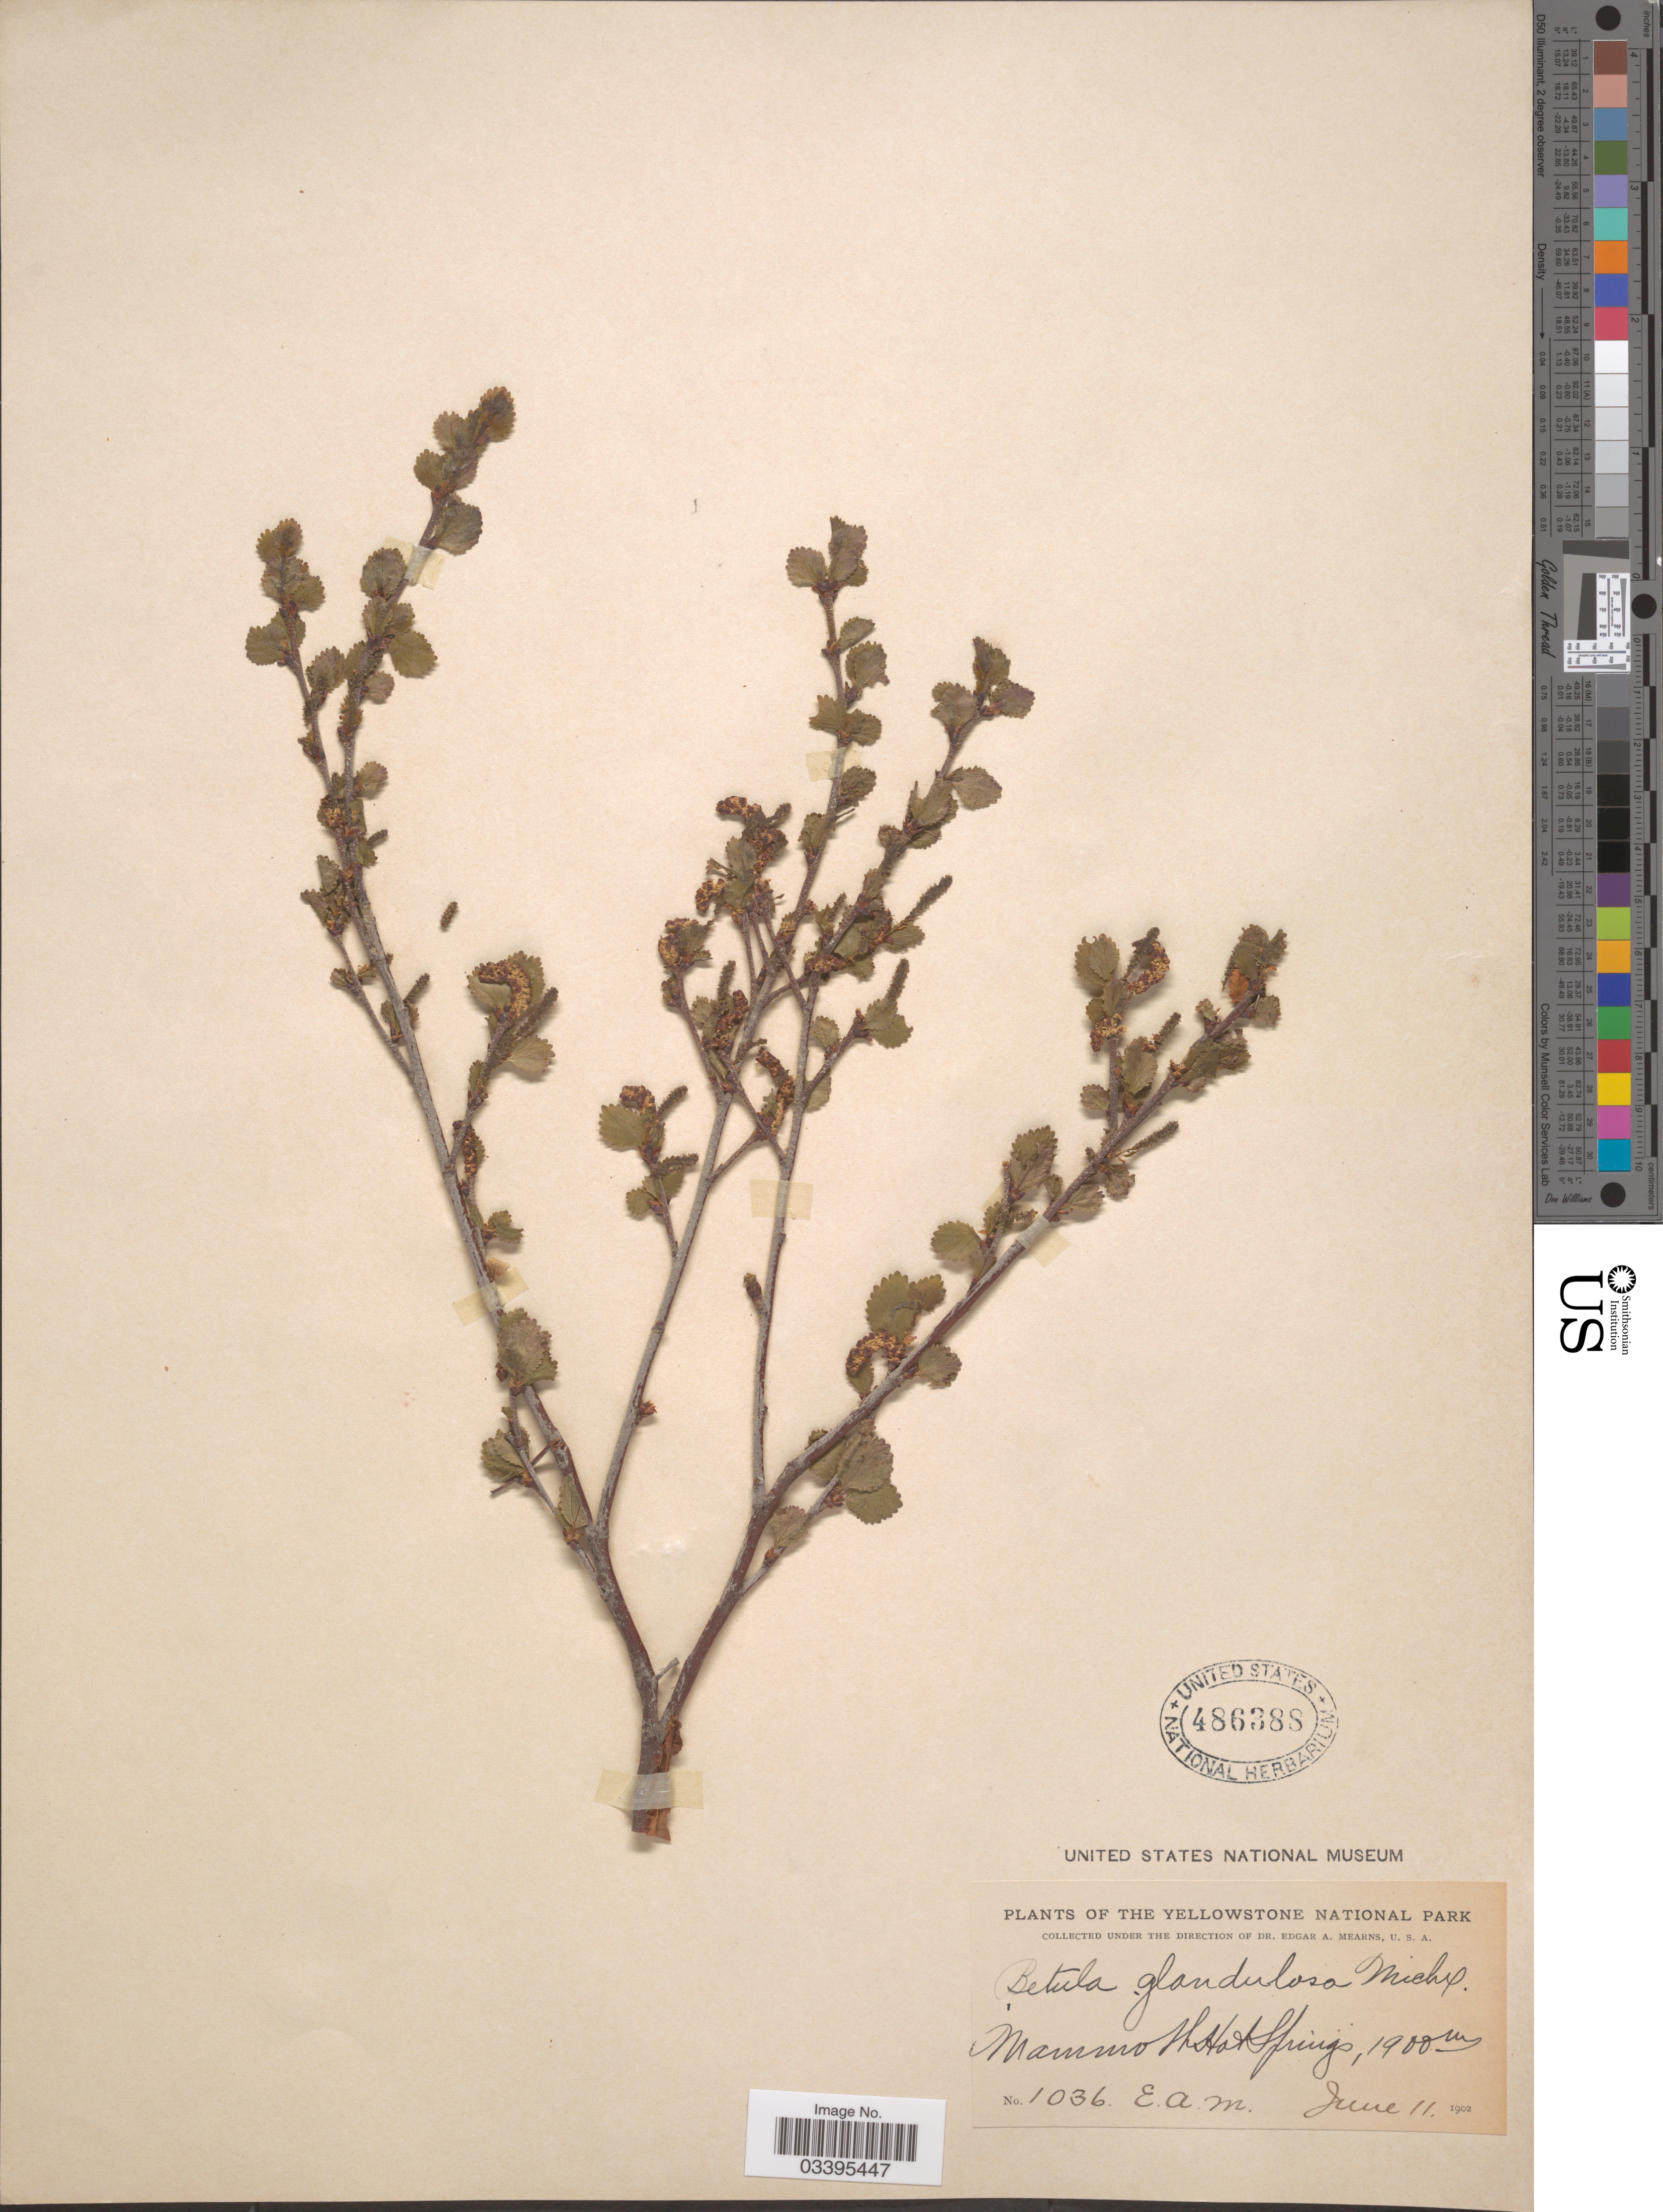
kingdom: Plantae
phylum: Tracheophyta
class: Magnoliopsida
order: Fagales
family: Betulaceae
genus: Betula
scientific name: Betula glandulosa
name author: Michx.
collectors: E. A. Mearns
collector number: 1036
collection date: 1902-06-11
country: United States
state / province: Wyoming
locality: The Yellowstone National Park. Mammoth Hot Springs.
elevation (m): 1900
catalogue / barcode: US 486388